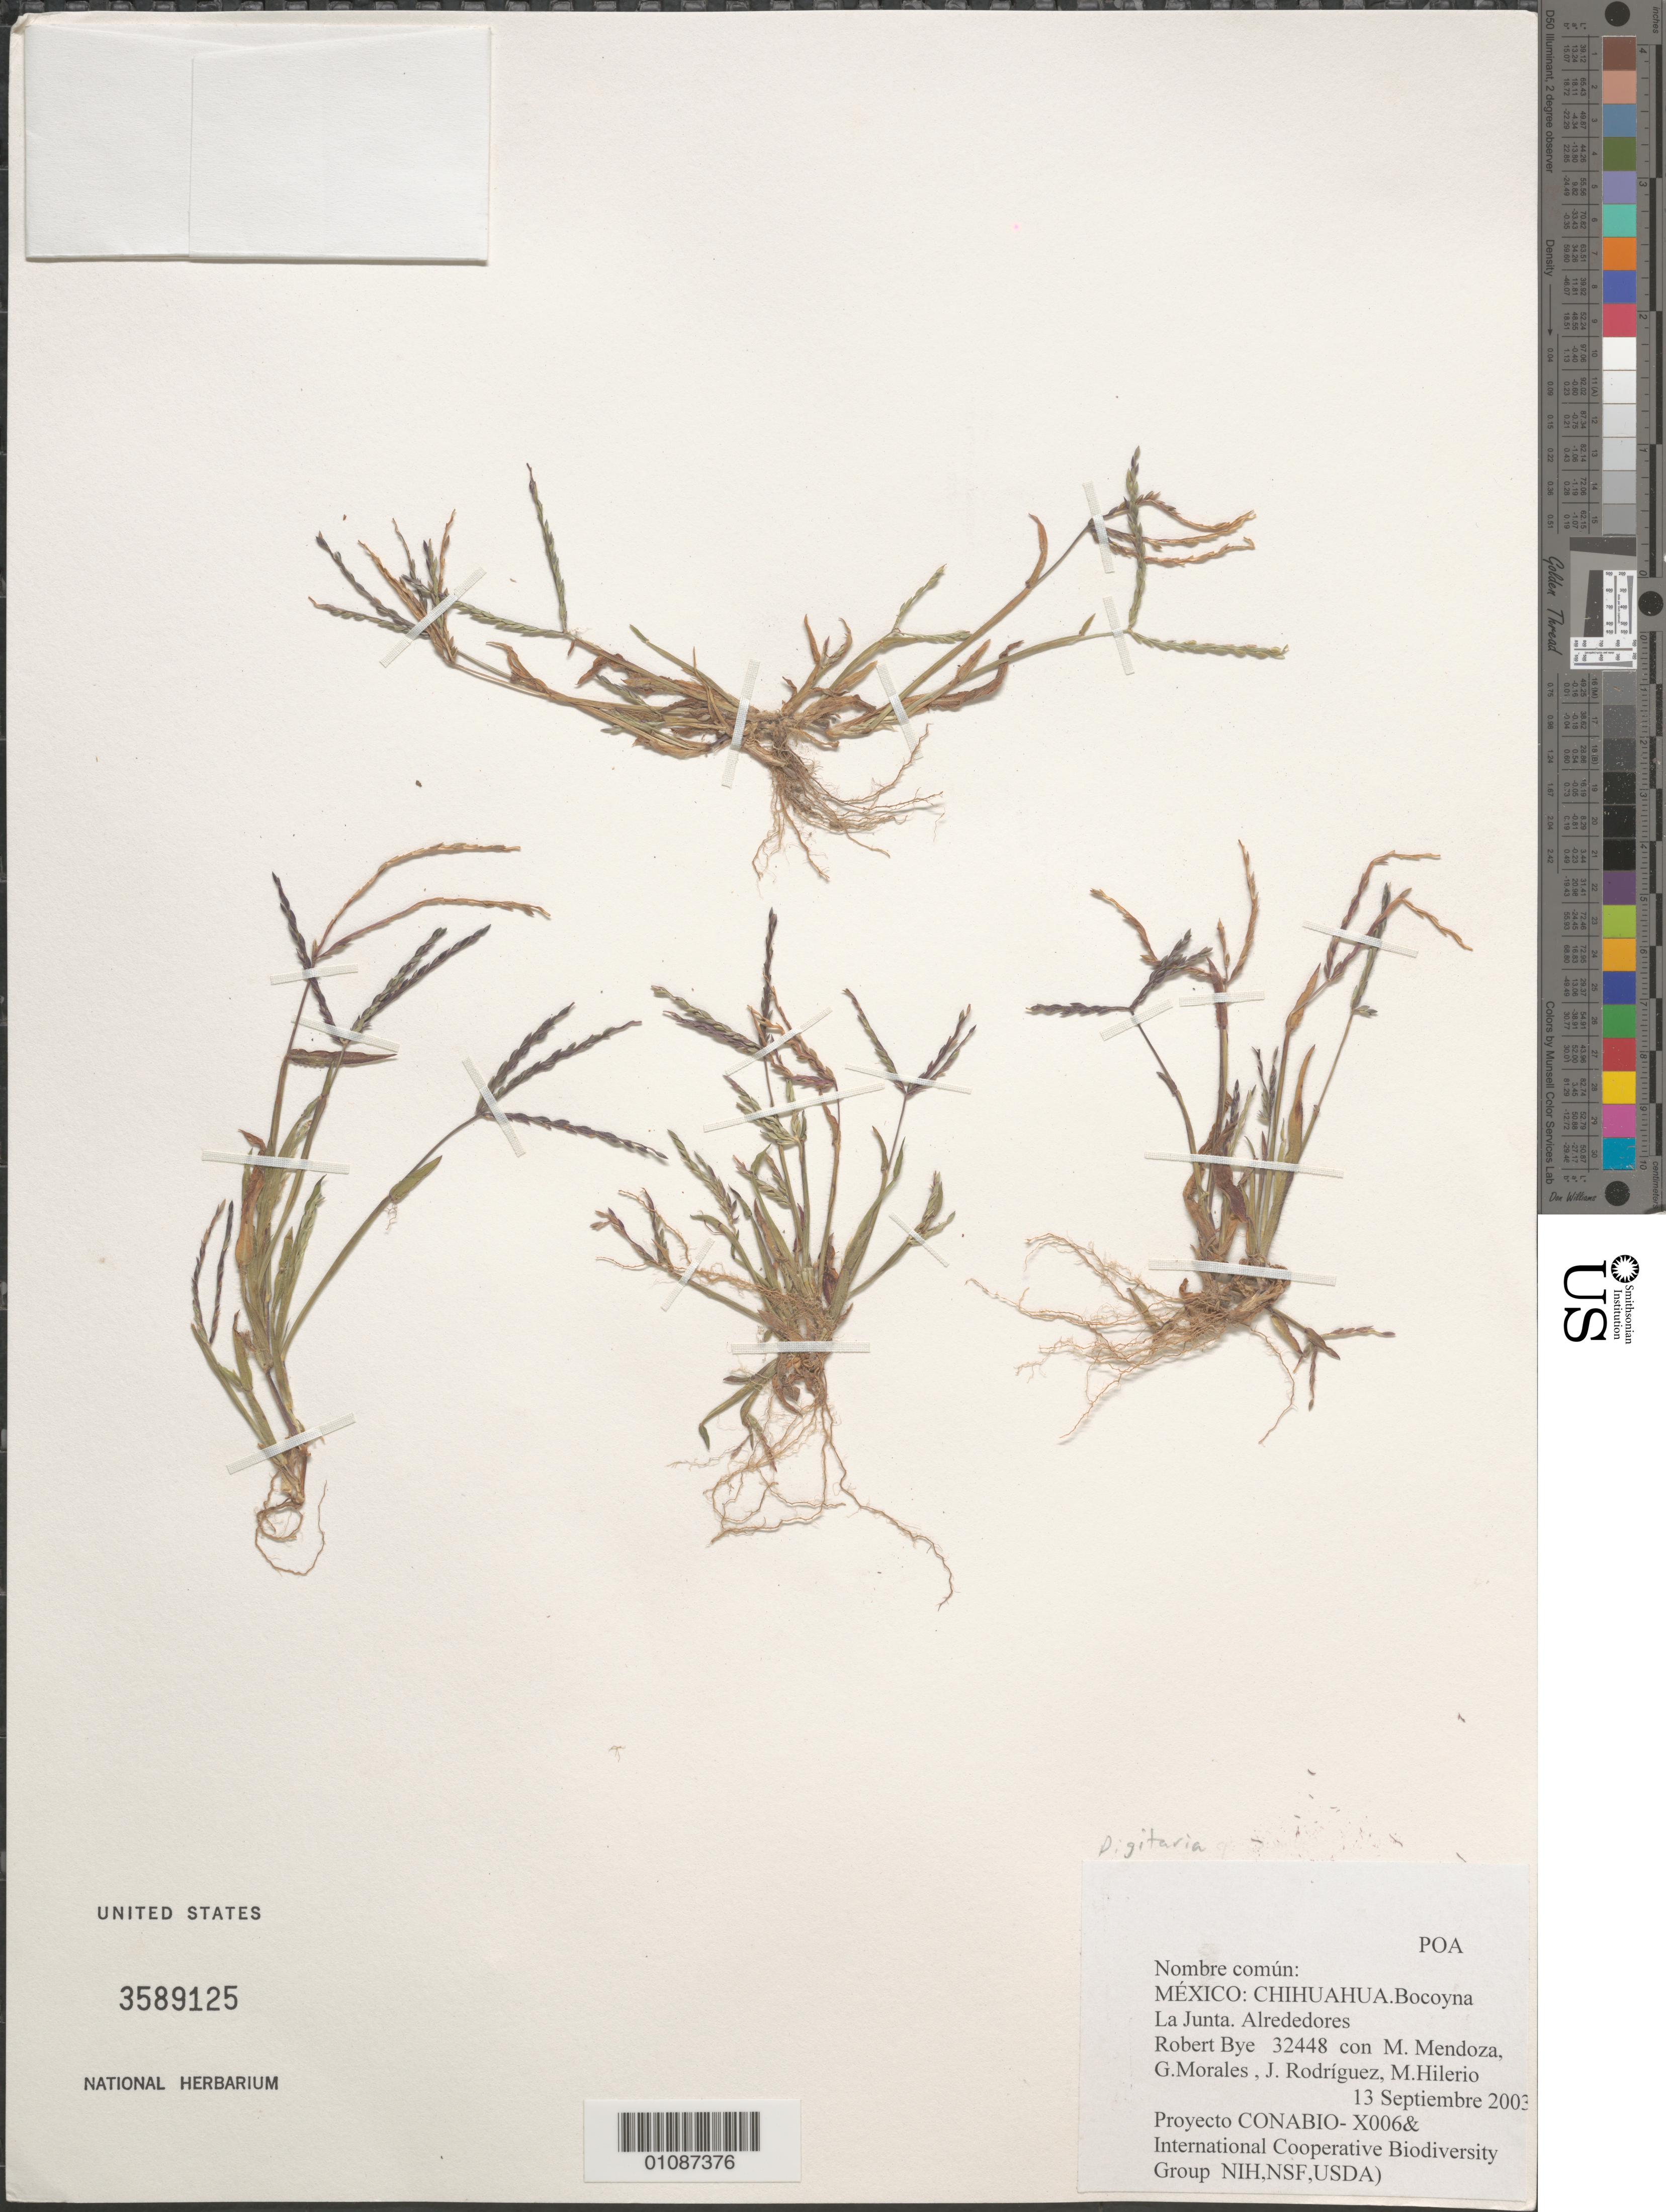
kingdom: Plantae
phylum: Tracheophyta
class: Liliopsida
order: Poales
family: Poaceae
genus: Digitaria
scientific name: Digitaria sp.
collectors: R. A. Bye, M. Mendoza Garcia, G. Morales, J. Rodríguez & M. Hilerio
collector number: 32448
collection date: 2003-09-13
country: Mexico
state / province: Chihuahua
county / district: Bocoyna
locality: La Junta, Alrededores.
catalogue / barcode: US 3589125